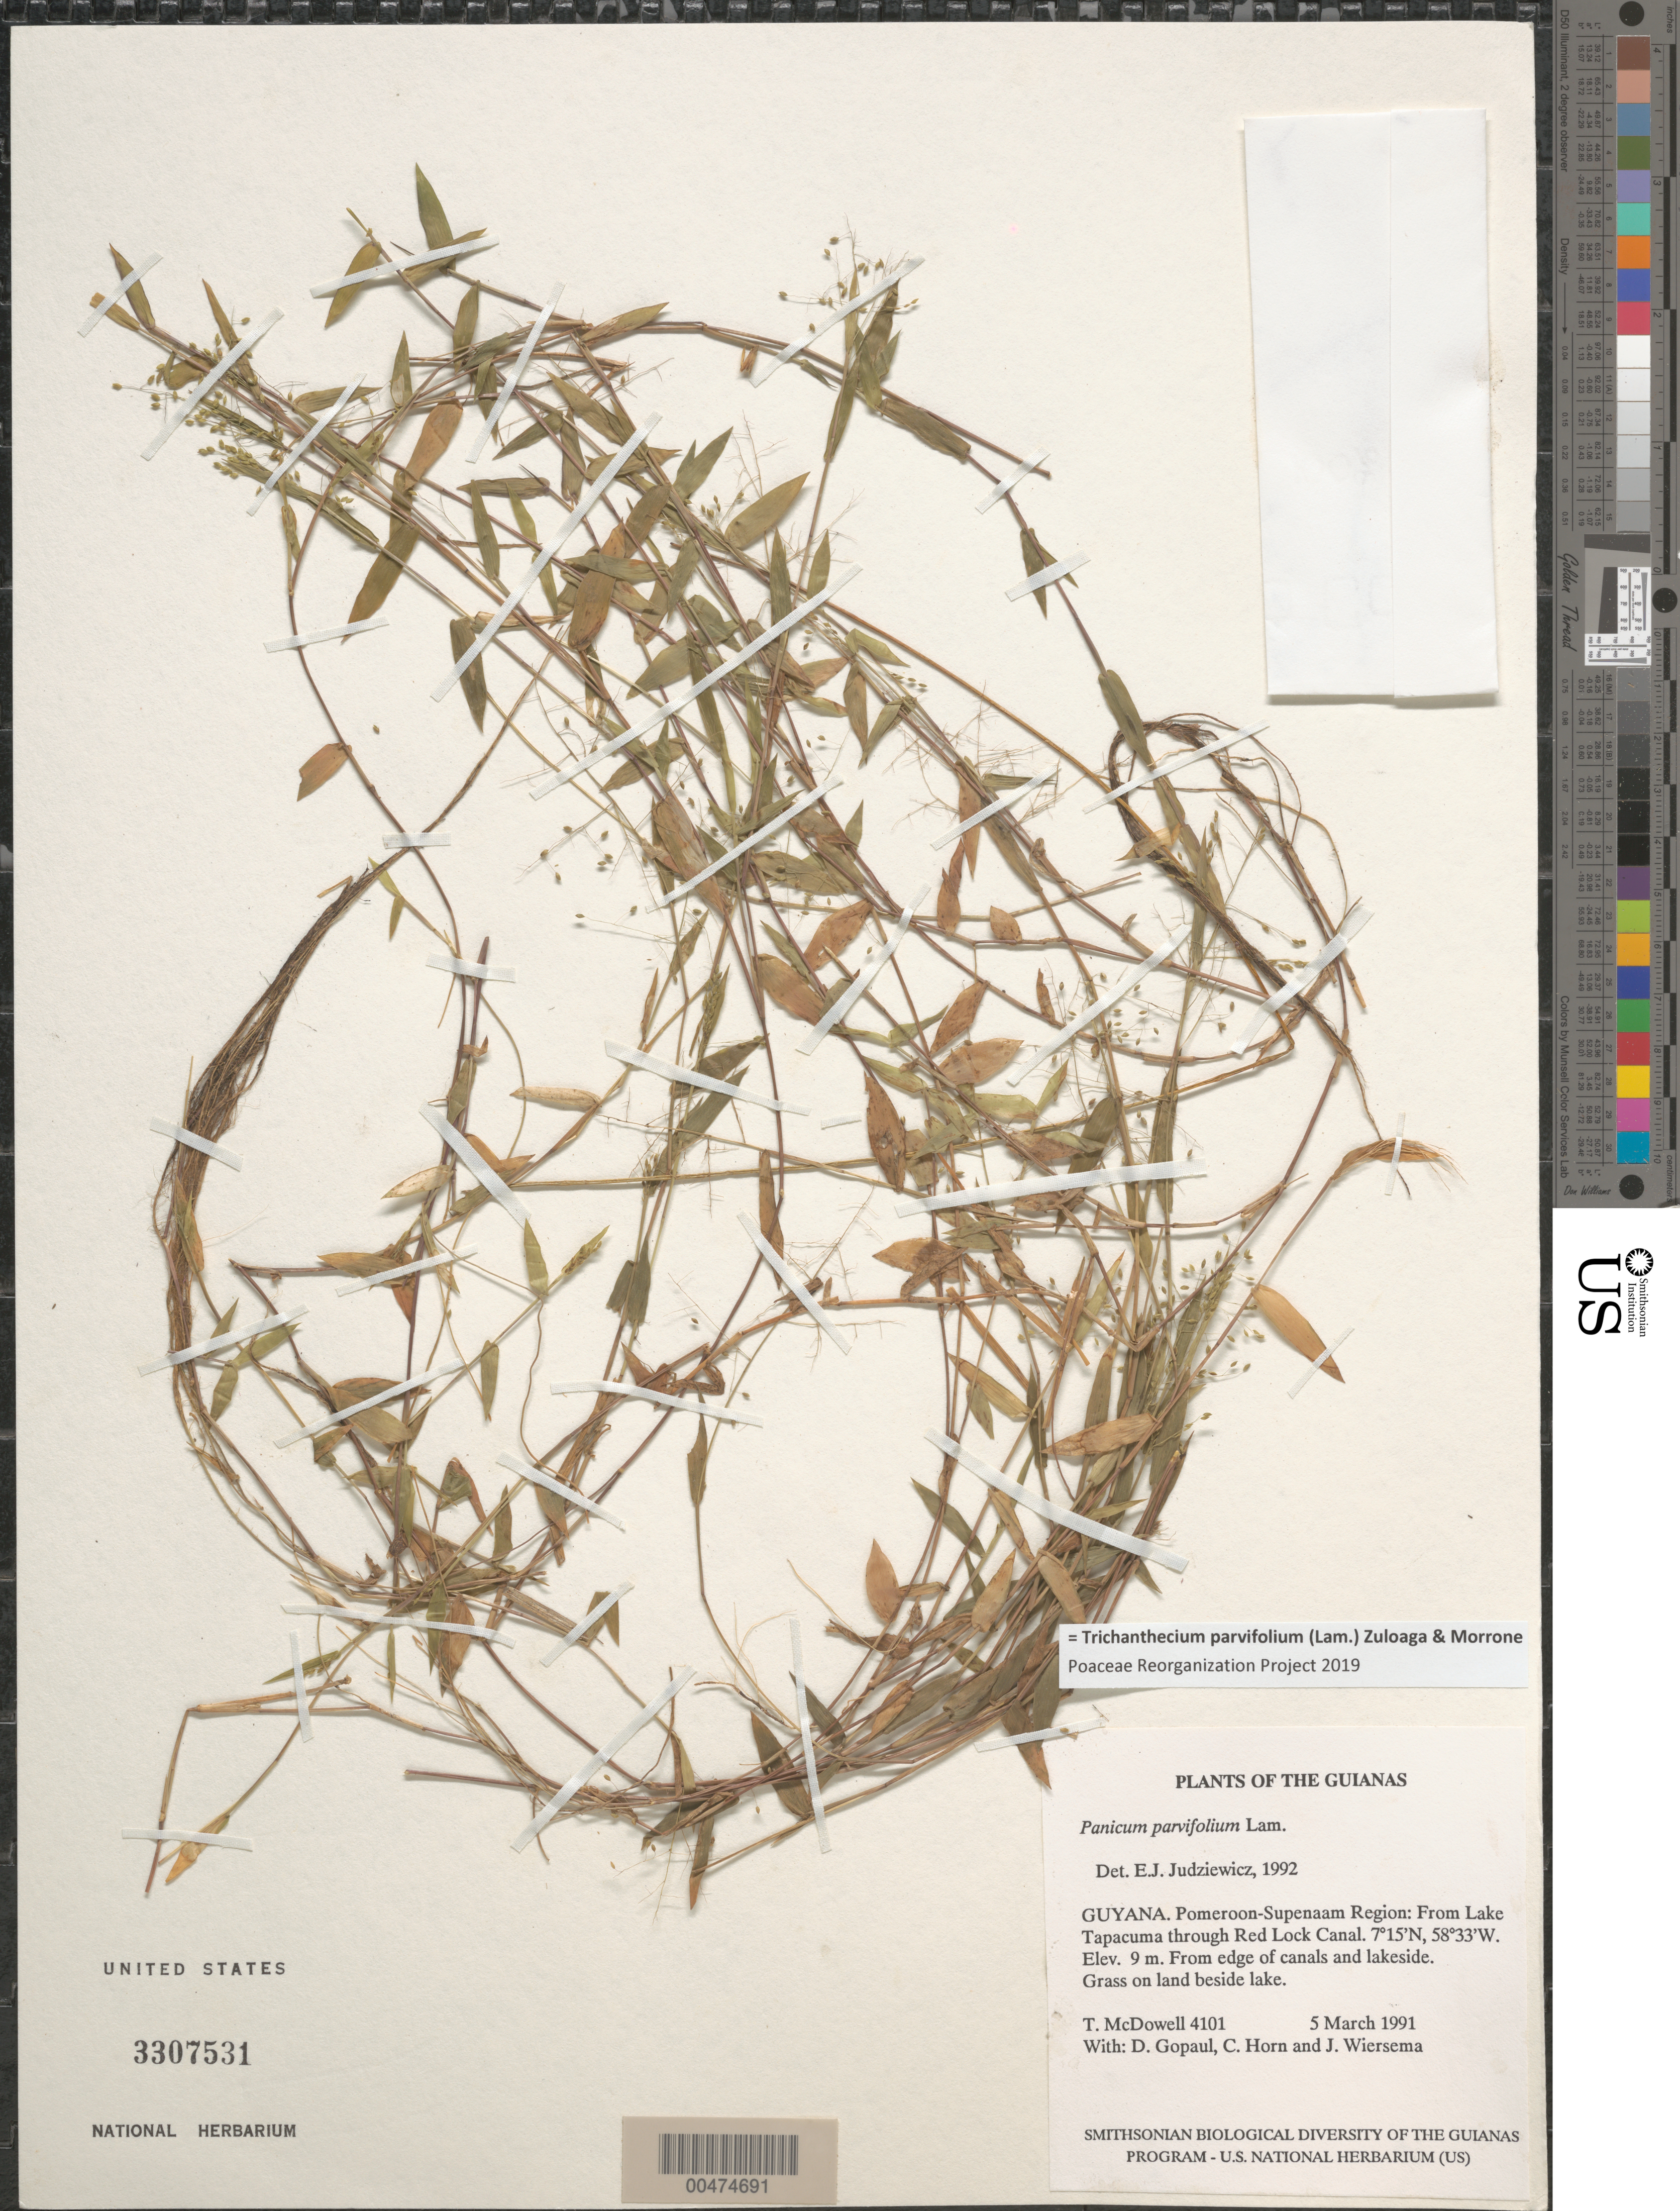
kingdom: Plantae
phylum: Tracheophyta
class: Liliopsida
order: Poales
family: Poaceae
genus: Trichanthecium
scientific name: Trichanthecium parvifolium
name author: (Lam.) Zuloaga & Morrone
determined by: Poaceae Reorganization Project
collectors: T. McDowell, D. Gopaul, C. N. Horn & J. H. Wiersema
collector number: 4101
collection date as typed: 5 March 1991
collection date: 1991-03-05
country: Guyana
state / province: Pomeroon-Supenaam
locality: From Lake Tapacuma through Red Lock Canal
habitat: From edge of canals and lakeside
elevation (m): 9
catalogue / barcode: US 3307531